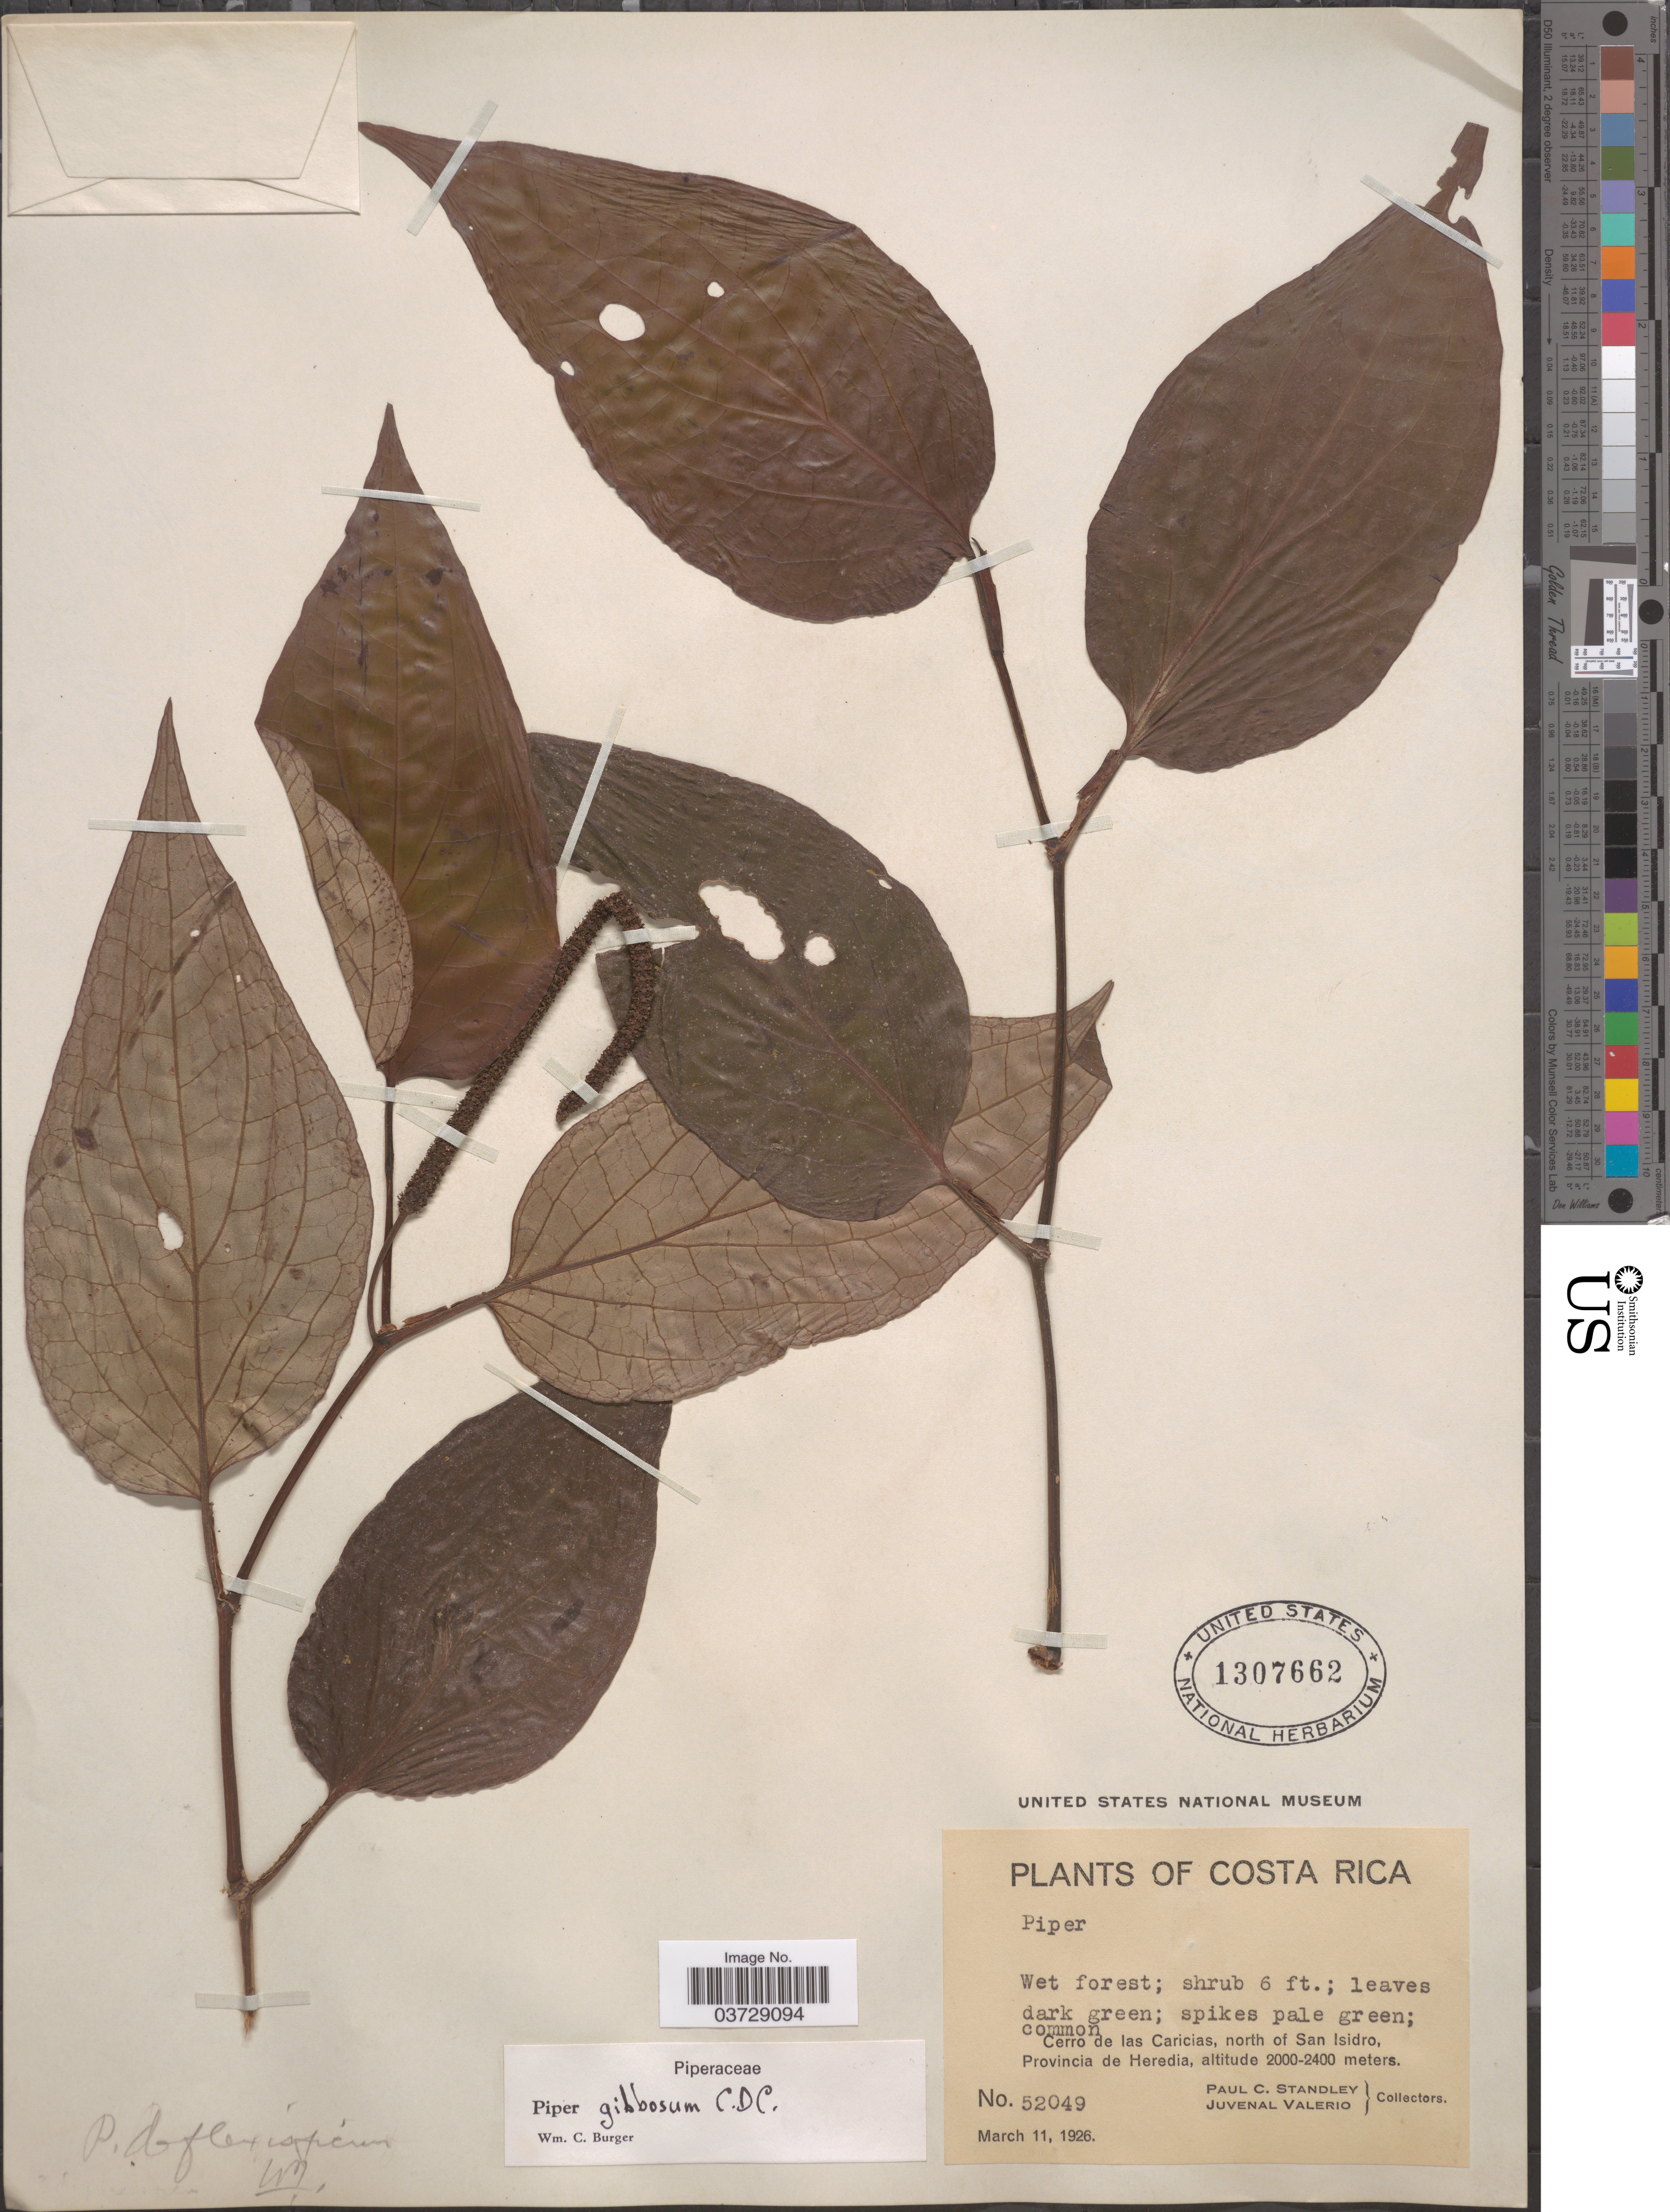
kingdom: Plantae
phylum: Tracheophyta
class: Magnoliopsida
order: Piperales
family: Piperaceae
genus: Piper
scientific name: Piper gibbosum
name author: C. DC.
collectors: P. C. Standley & J. Valerio R.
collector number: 52049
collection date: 1926-03-11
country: Costa Rica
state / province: Heredia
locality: Cerro de las Caricias, north of San Isidro.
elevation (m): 2000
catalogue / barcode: US 1307662